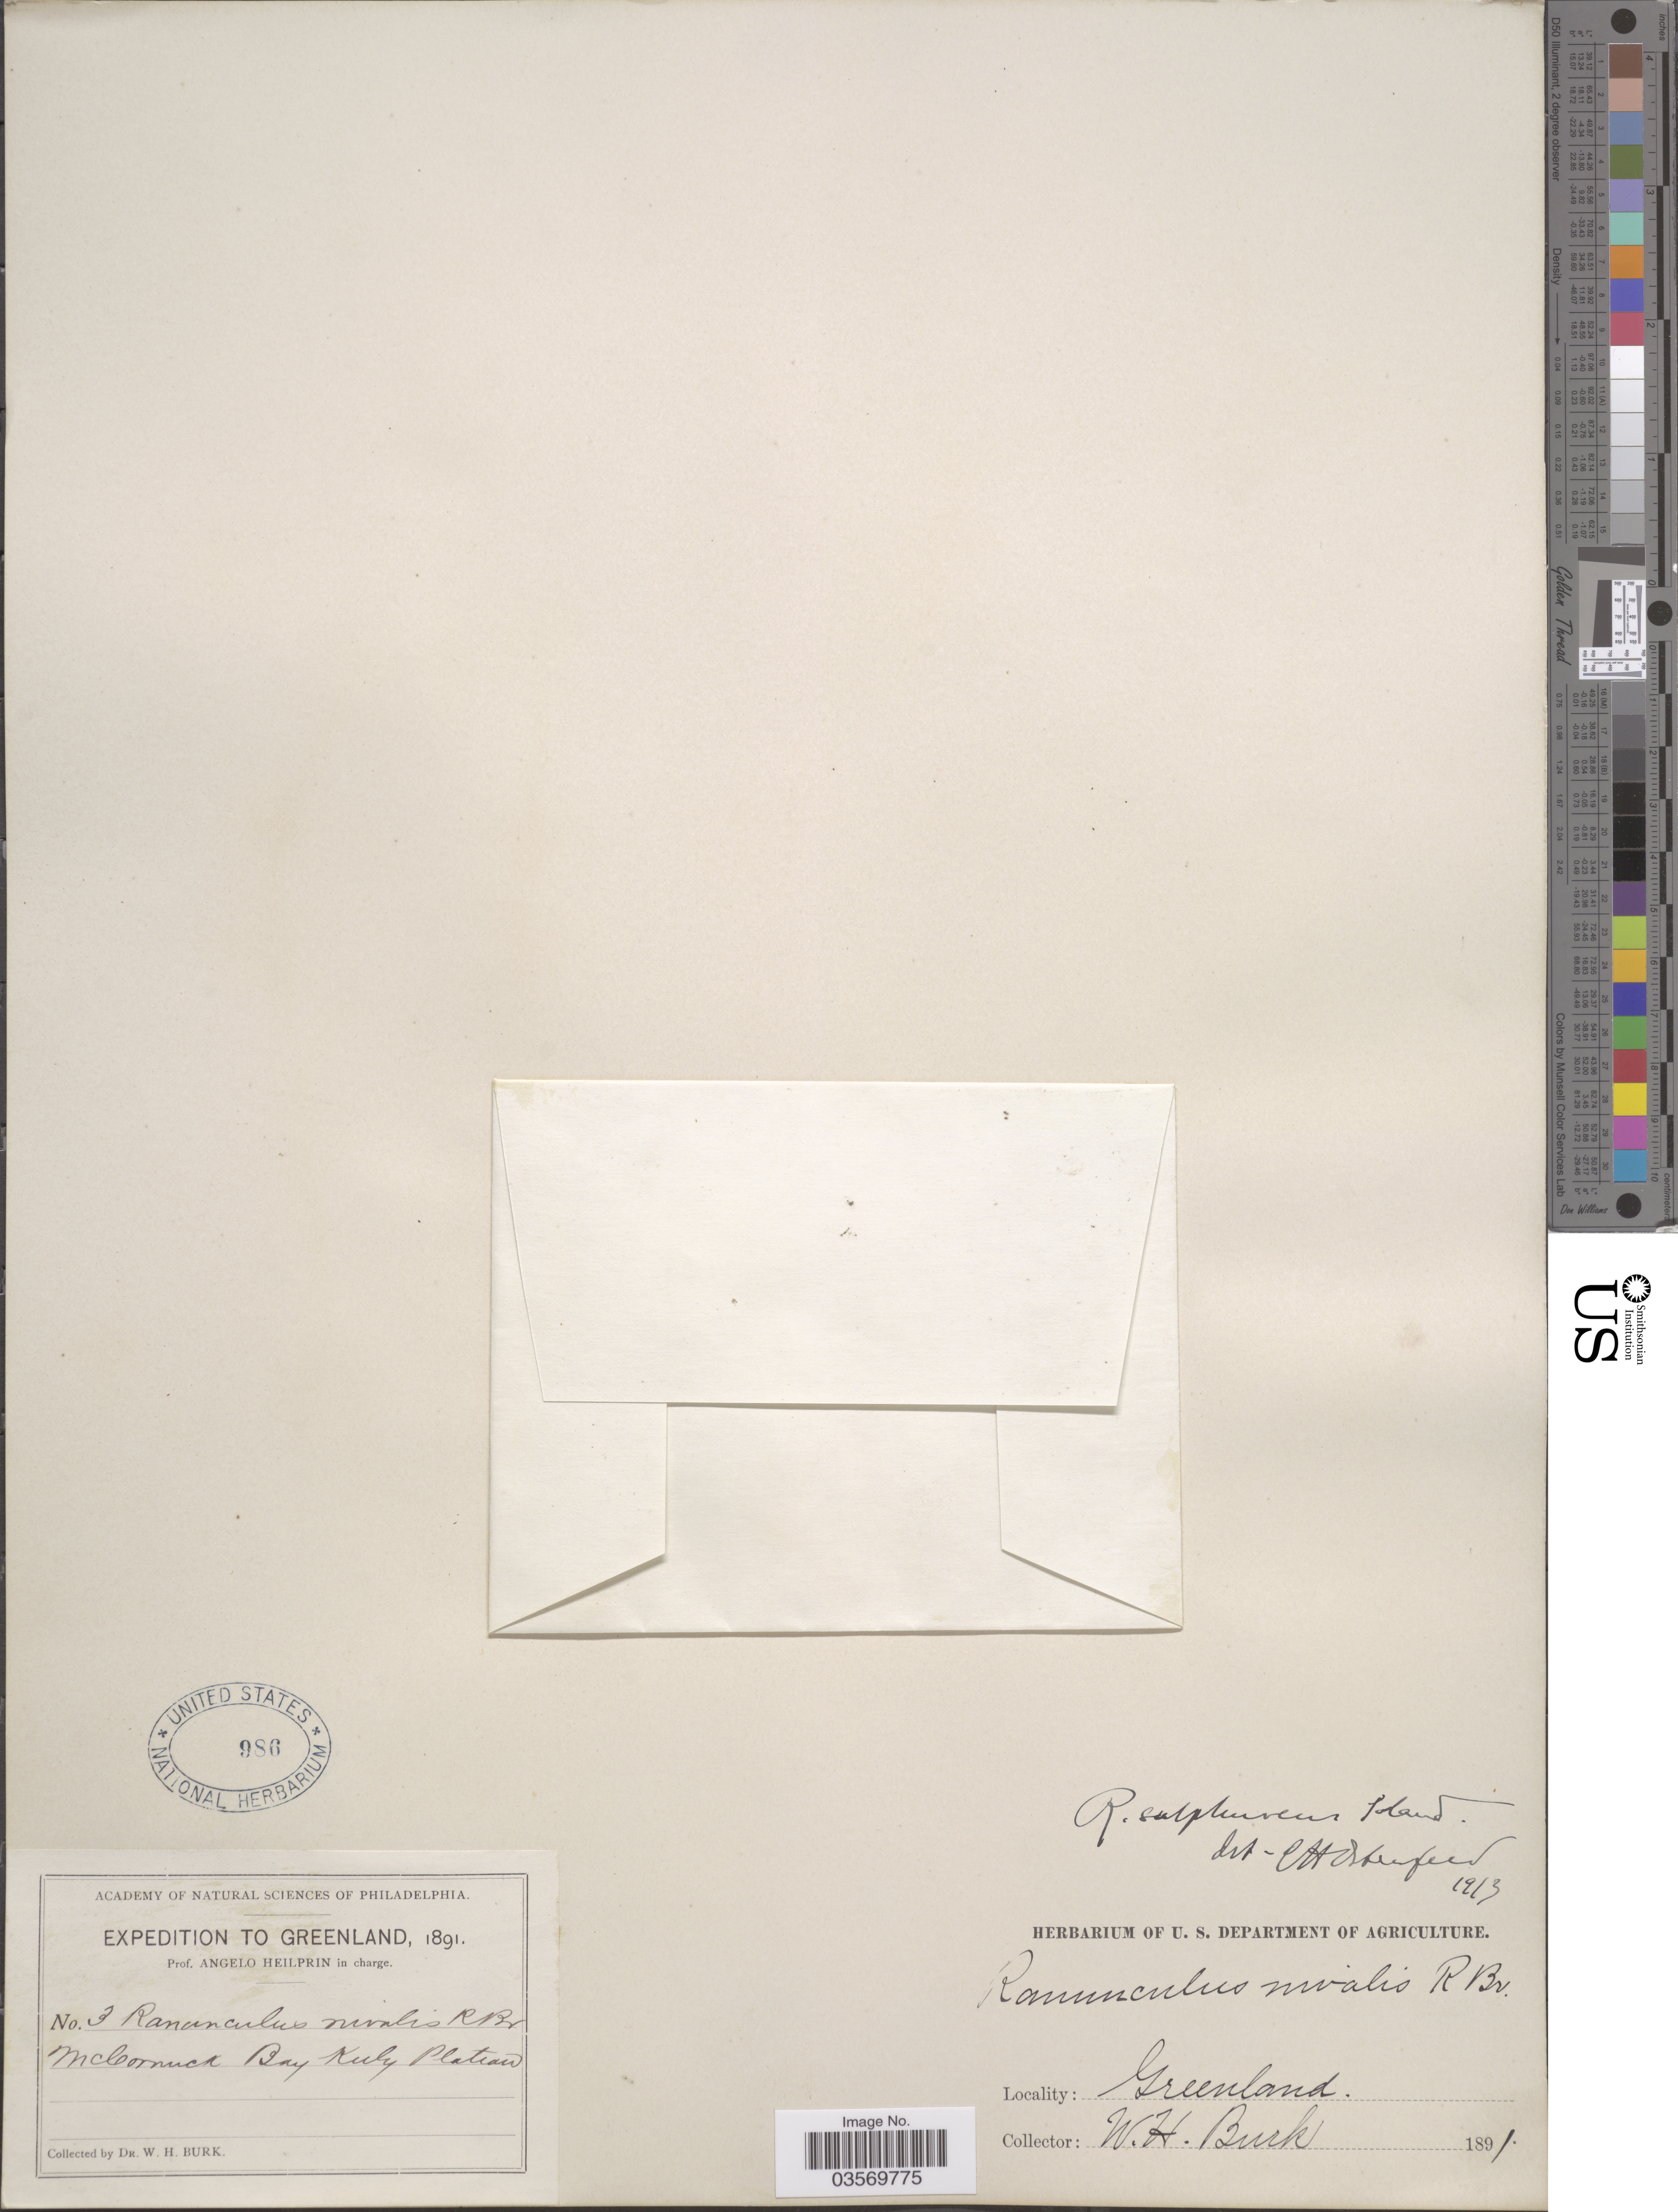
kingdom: Plantae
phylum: Tracheophyta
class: Magnoliopsida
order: Ranunculales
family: Ranunculaceae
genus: Ranunculus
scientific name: Ranunculus sulphureus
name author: Sol.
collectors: W. Burk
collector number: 3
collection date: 1891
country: Greenland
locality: McCormick Bay Kuly Plateau.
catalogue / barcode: US 986